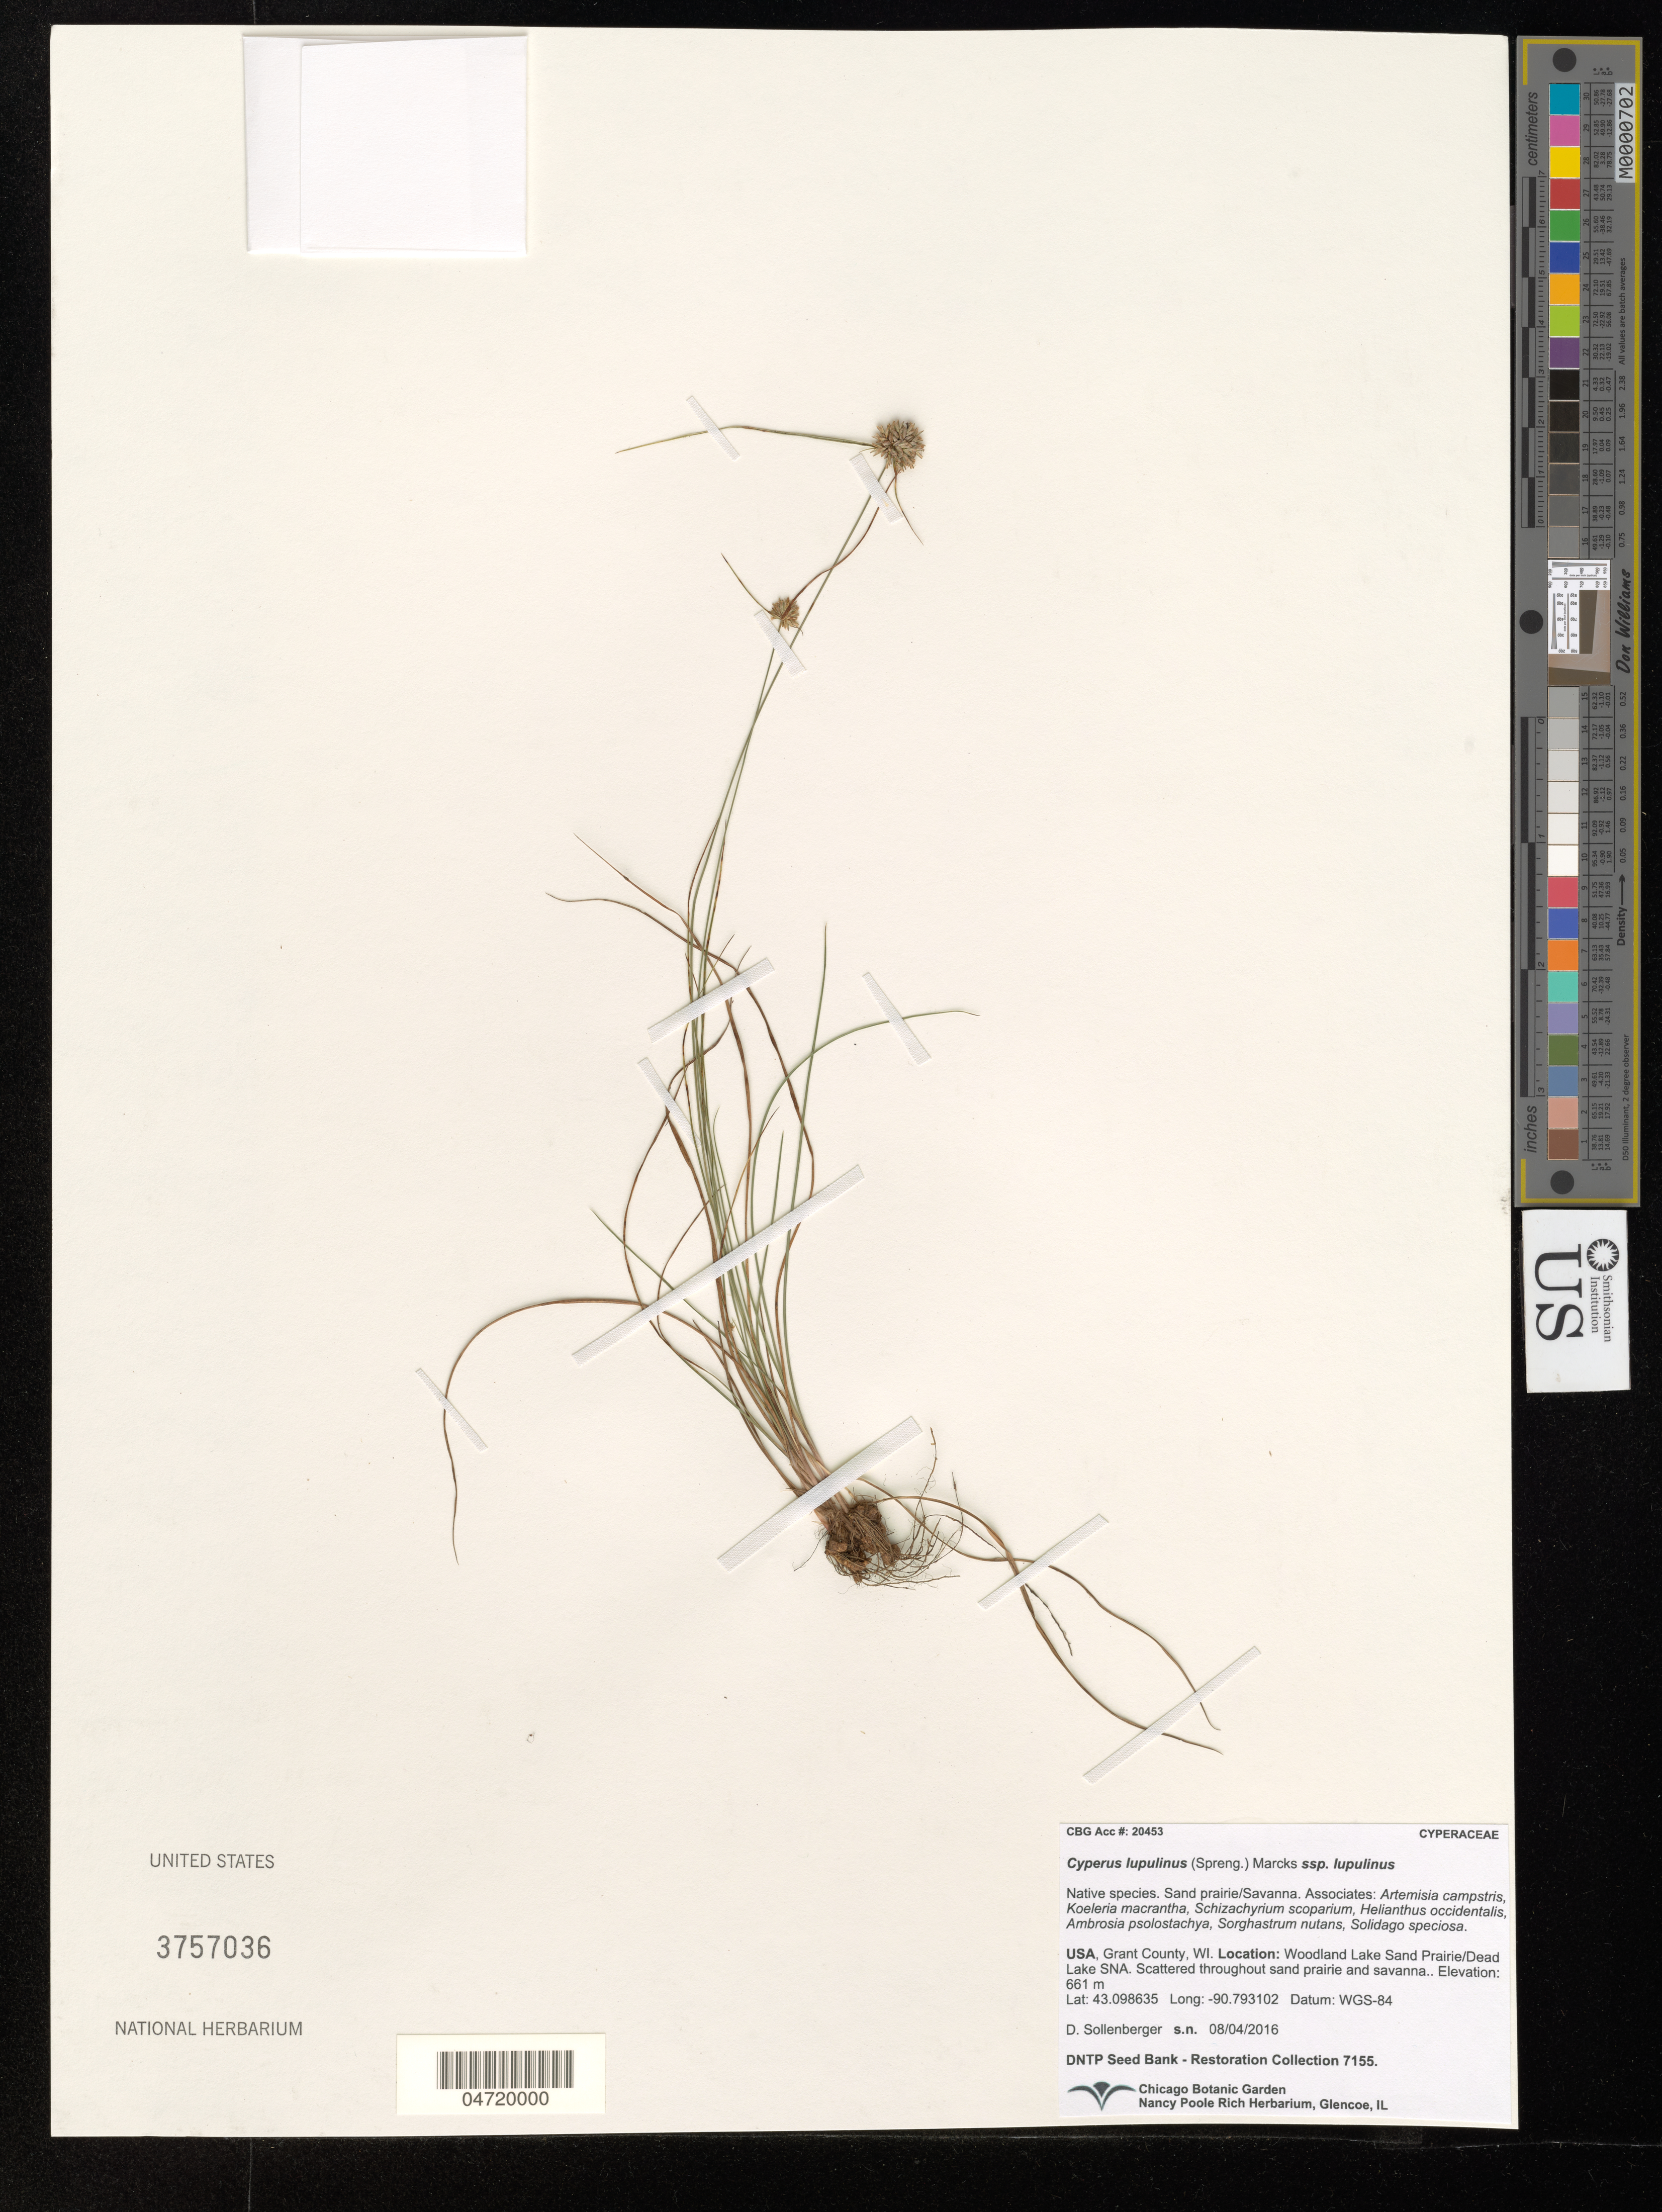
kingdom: Plantae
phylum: Tracheophyta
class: Liliopsida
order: Poales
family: Cyperaceae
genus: Cyperus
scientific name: Cyperus lupulinus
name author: (Spreng.) Marcks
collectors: D. Sollenberger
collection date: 2016-08-04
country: United States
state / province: Wisconsin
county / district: Grant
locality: Grant County. Woodland Lake Sand Prairie/Dead Lake SNA. Scattered throughout sand prairie and savanna.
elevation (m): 661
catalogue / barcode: US 3757036